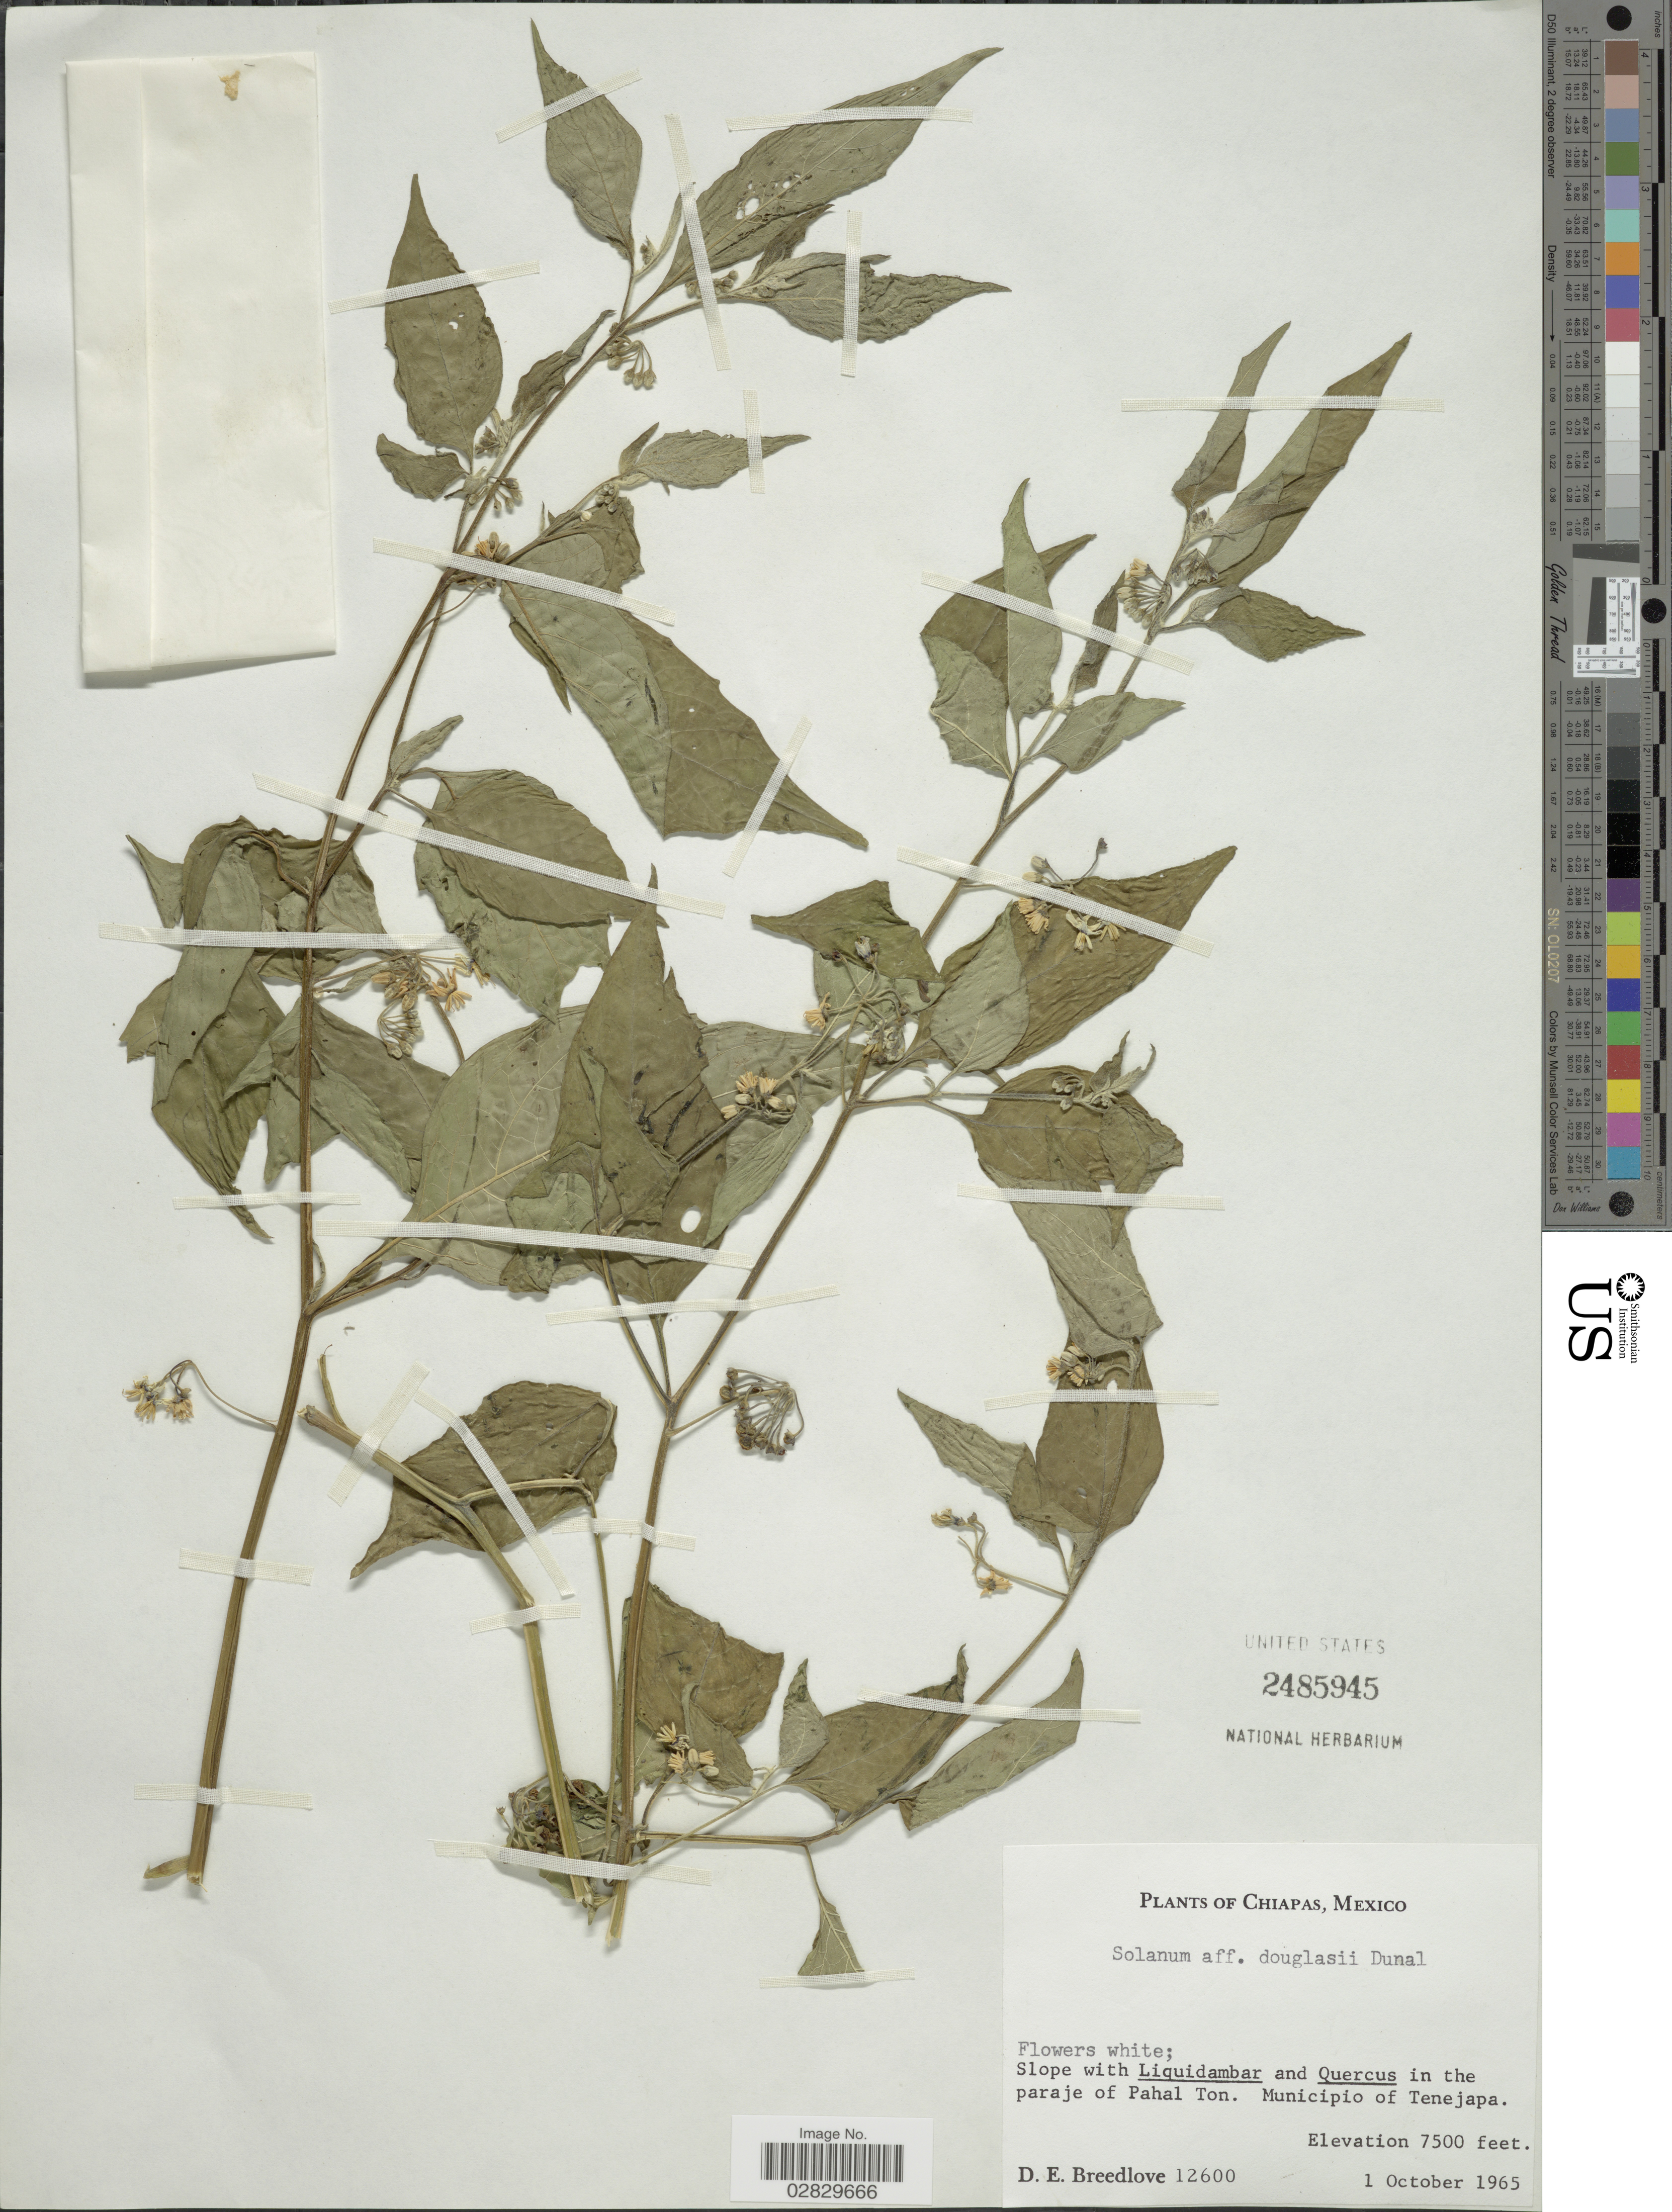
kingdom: Plantae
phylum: Tracheophyta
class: Magnoliopsida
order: Solanales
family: Solanaceae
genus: Solanum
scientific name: Solanum douglasii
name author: Dunal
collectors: D. E. Breedlove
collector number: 12600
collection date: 1965-10-01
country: Mexico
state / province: Chiapas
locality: Slope with Liquidambar and Quercus in the paraje of Pahal Ton. Municipio of Tenejapa.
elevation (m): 2286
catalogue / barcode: US 2485945